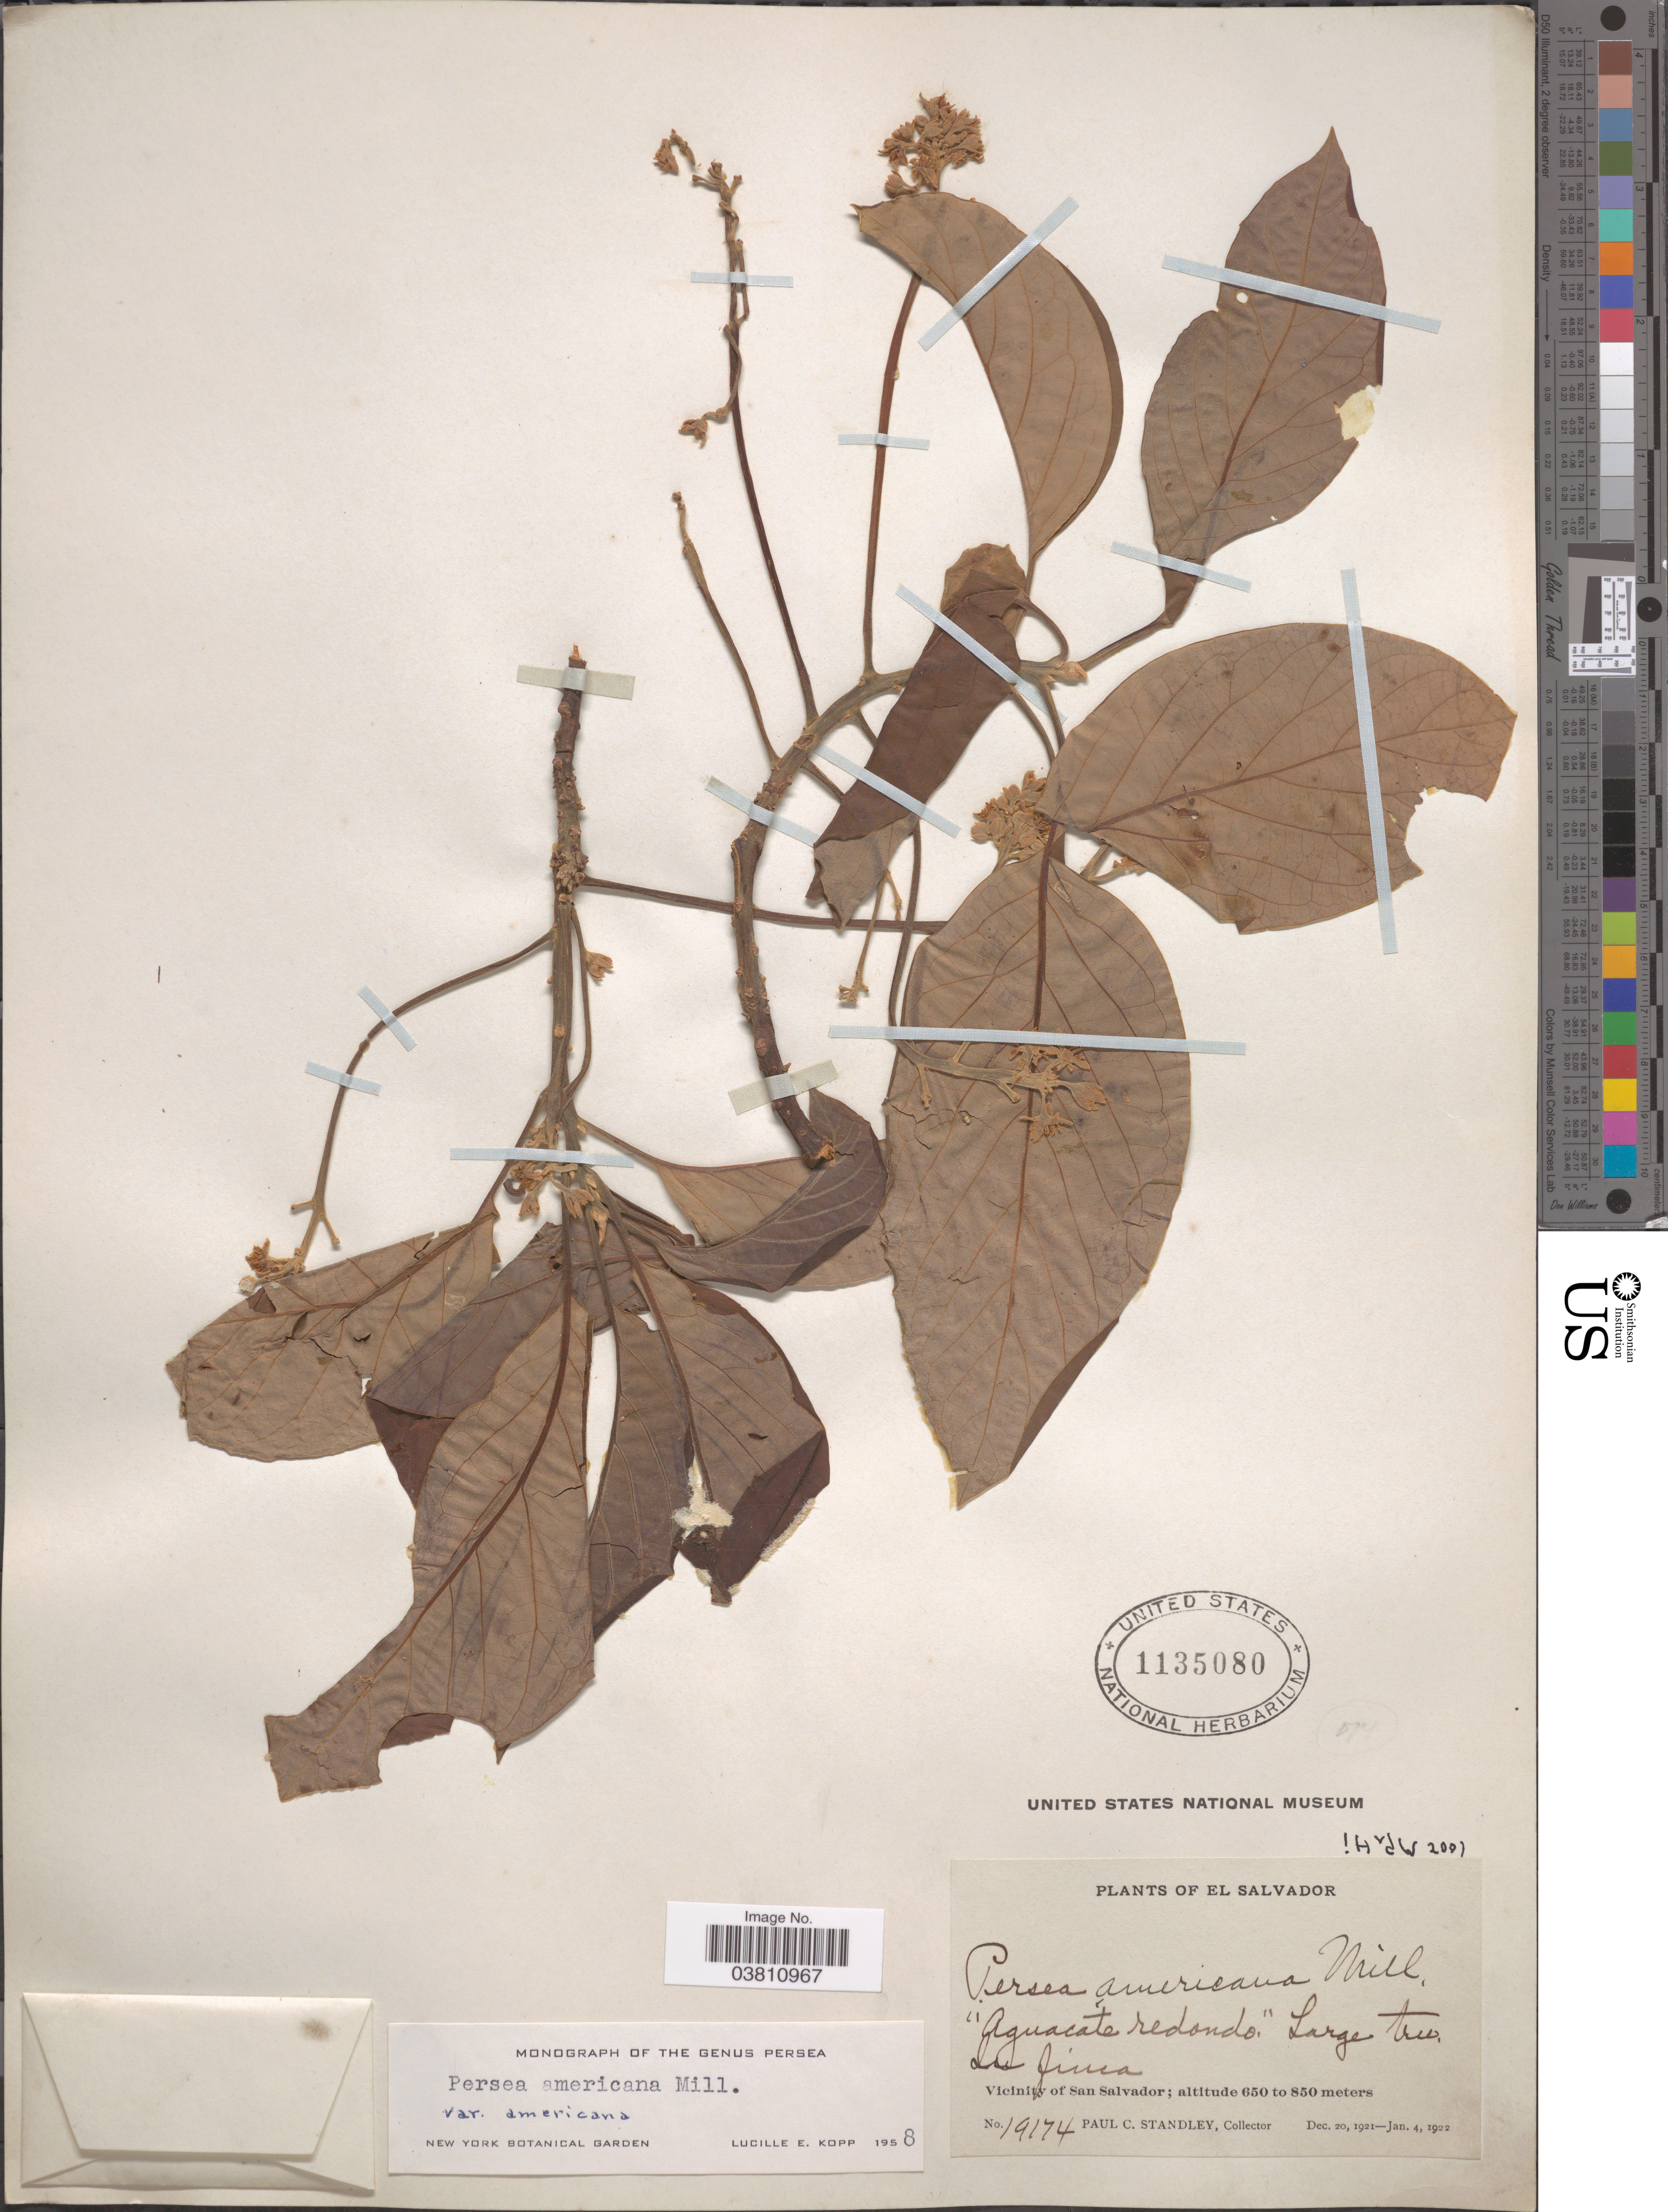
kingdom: Plantae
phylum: Tracheophyta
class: Magnoliopsida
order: Laurales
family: Lauraceae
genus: Persea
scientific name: Persea americana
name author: Mill.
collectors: P. C. Standley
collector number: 19174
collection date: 1921-12-20/1922-01-04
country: El Salvador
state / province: San Salvador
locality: Vicinity of San Salvador.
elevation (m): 650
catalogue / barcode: US 1135080